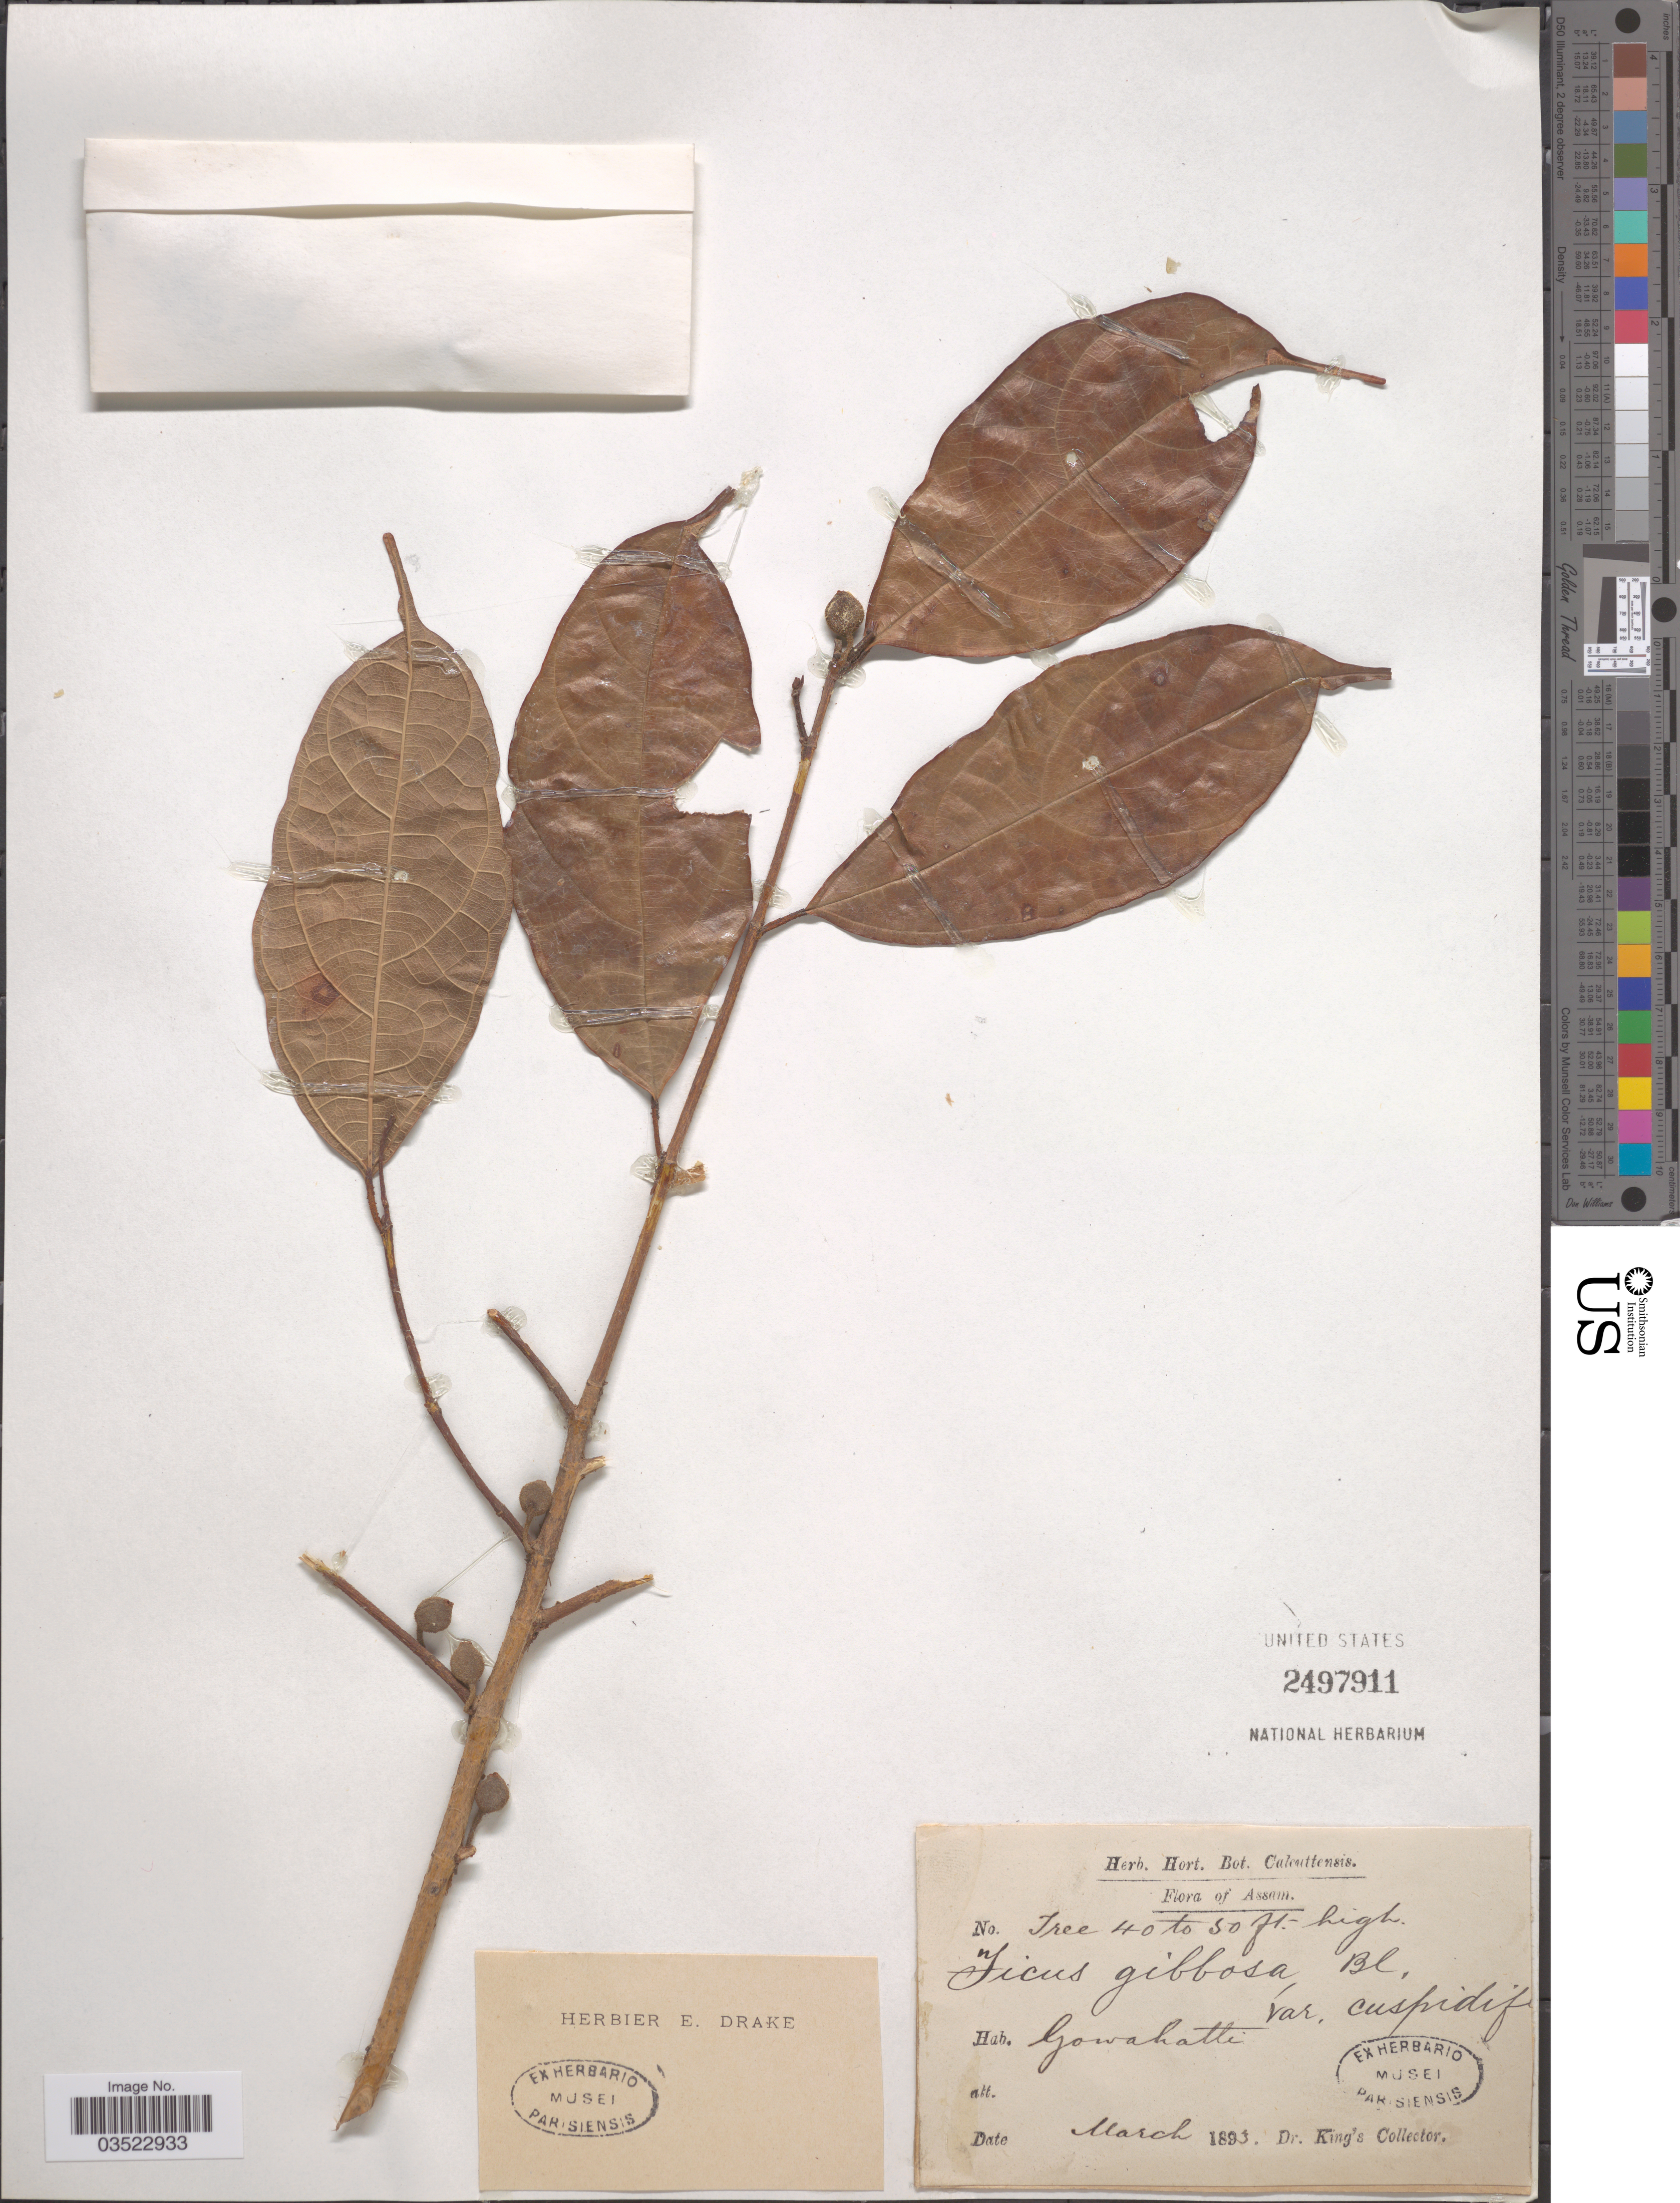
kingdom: Plantae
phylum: Tracheophyta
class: Magnoliopsida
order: Rosales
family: Moraceae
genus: Ficus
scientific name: Ficus tinctoria subsp. parasitica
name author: (J. Koenig ex Willd.) Corner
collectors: Dr. King's collector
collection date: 1893-03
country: India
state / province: Assam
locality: Gowahatti.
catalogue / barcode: US 2497911